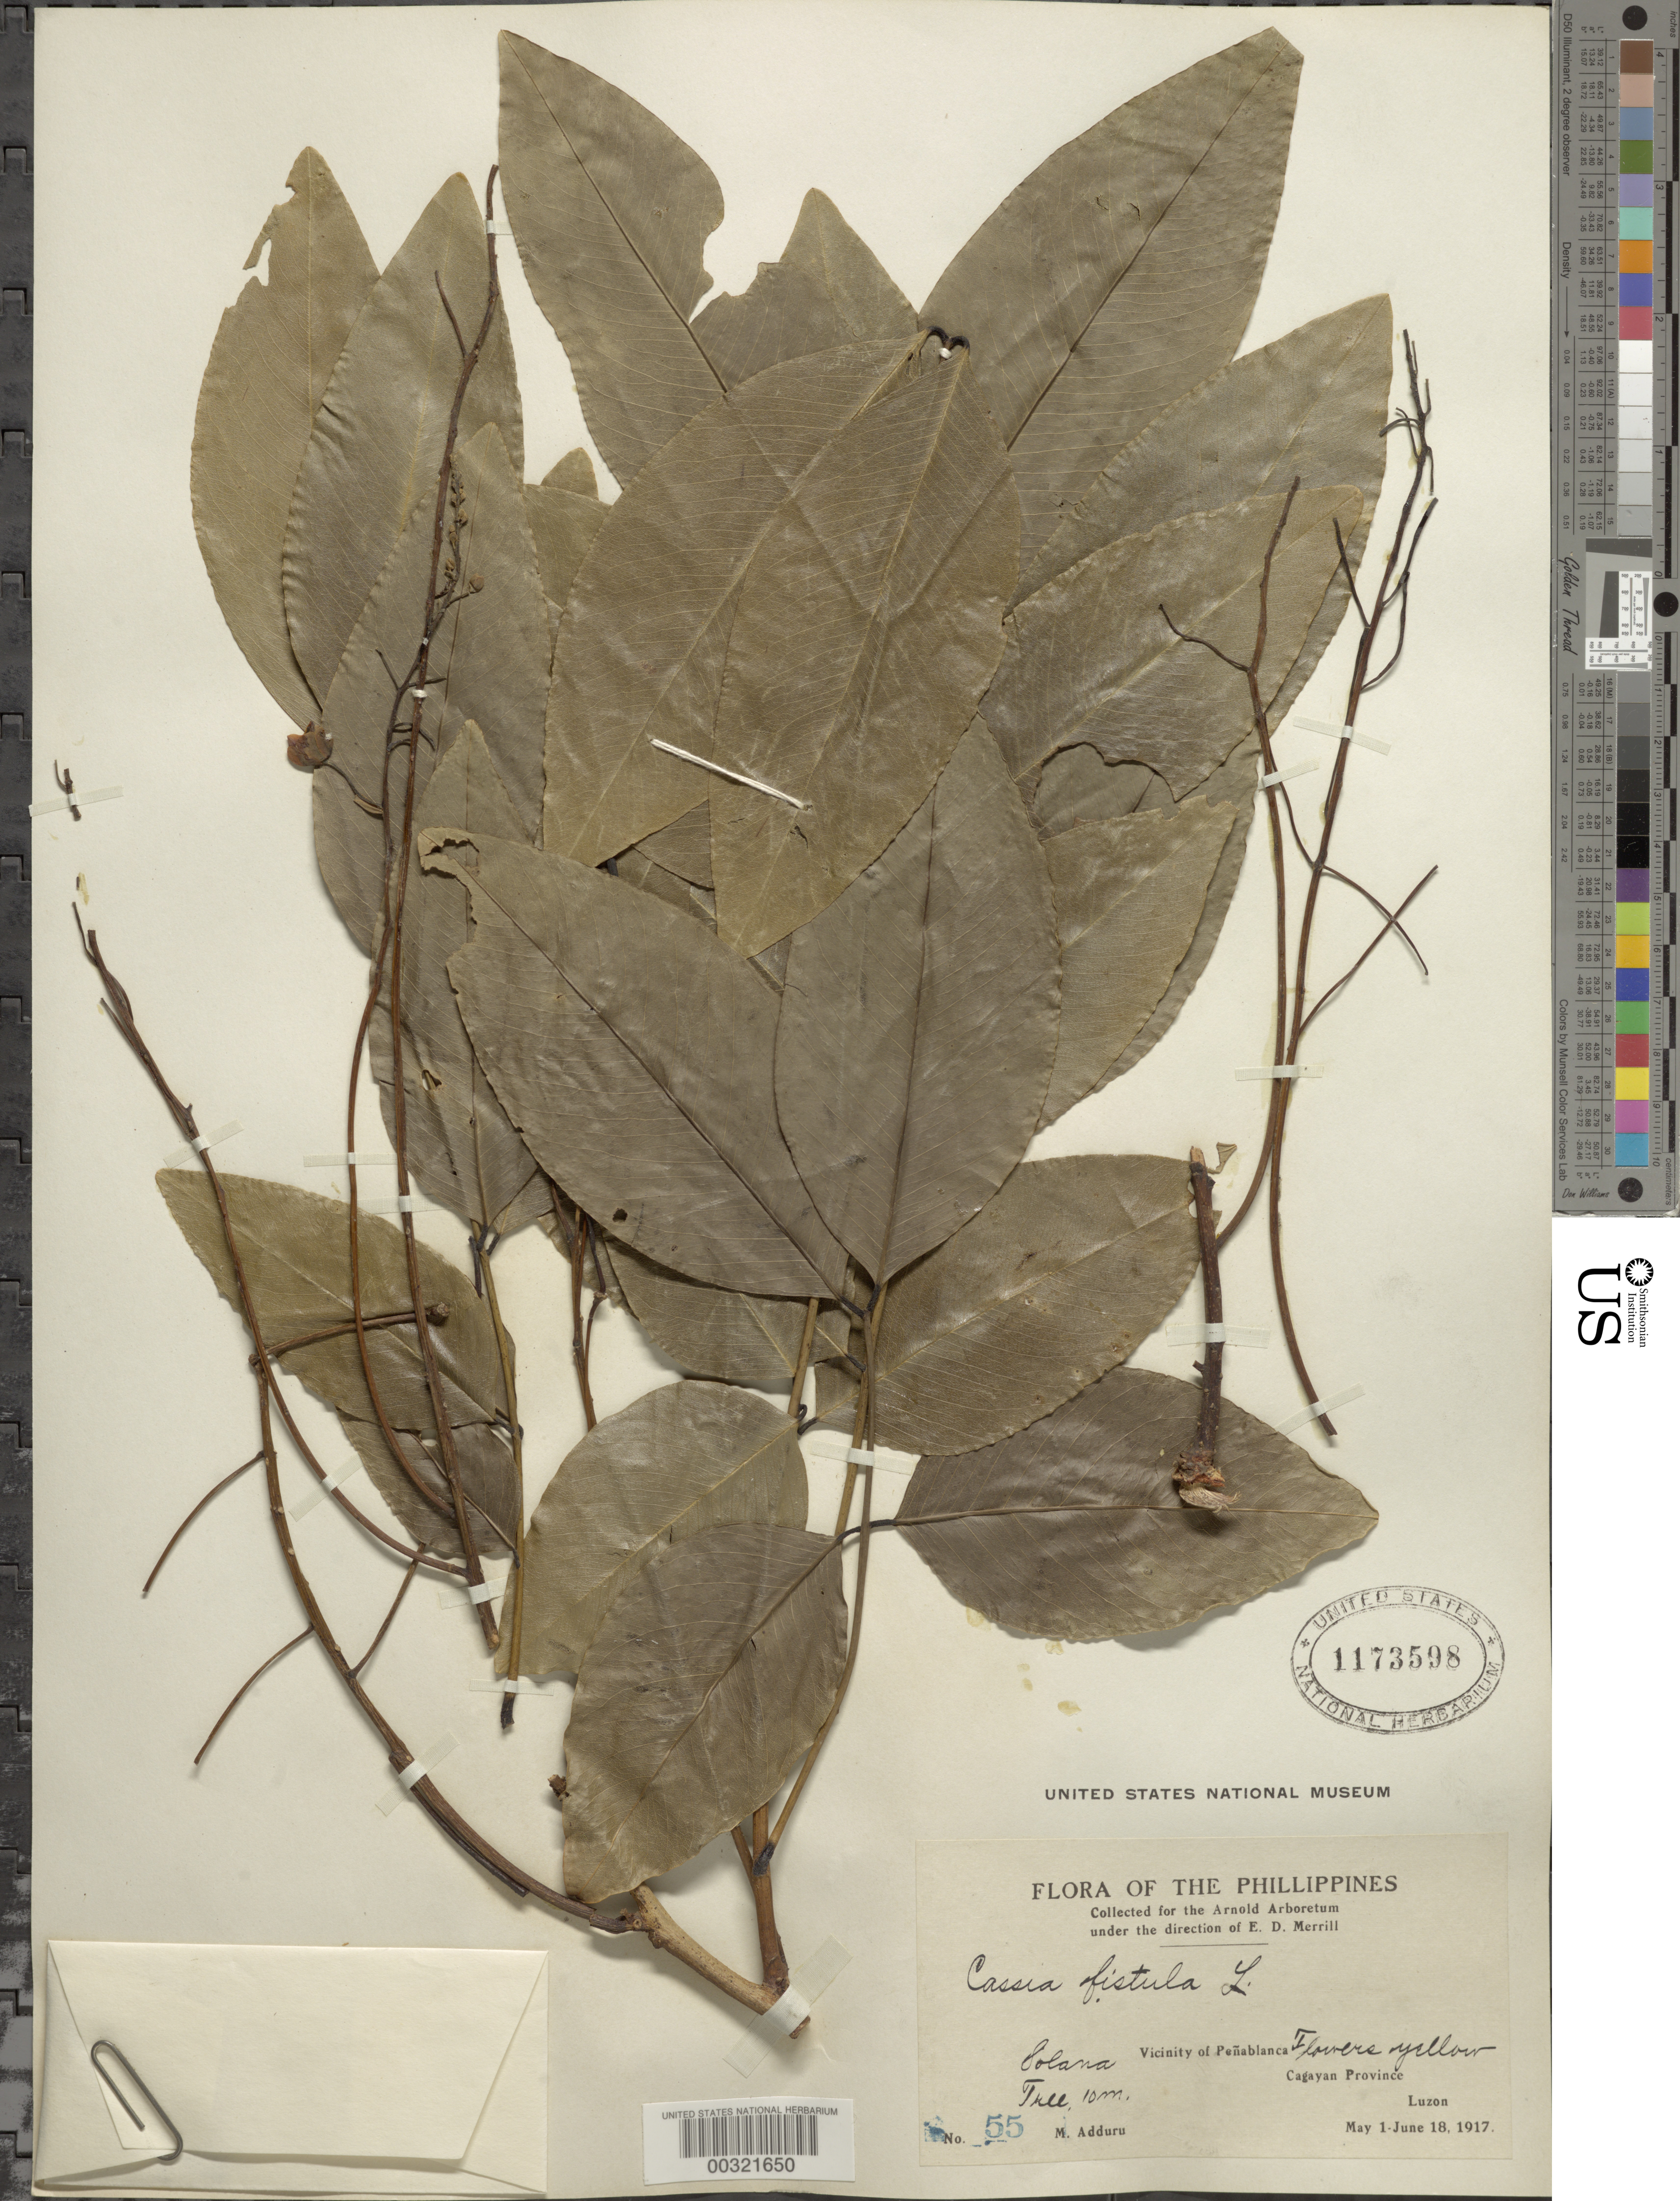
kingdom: Plantae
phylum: Tracheophyta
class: Magnoliopsida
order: Fabales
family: Fabaceae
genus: Cassia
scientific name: Cassia fistula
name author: L.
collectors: M. Adduru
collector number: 55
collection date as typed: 01 May 1917 to 18 Jun 1917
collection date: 1917-05-01/1917-06-18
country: Philippines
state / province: Cagayan Valley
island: Luzon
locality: Vicinity of penablanca. Cagayan.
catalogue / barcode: US 1173598